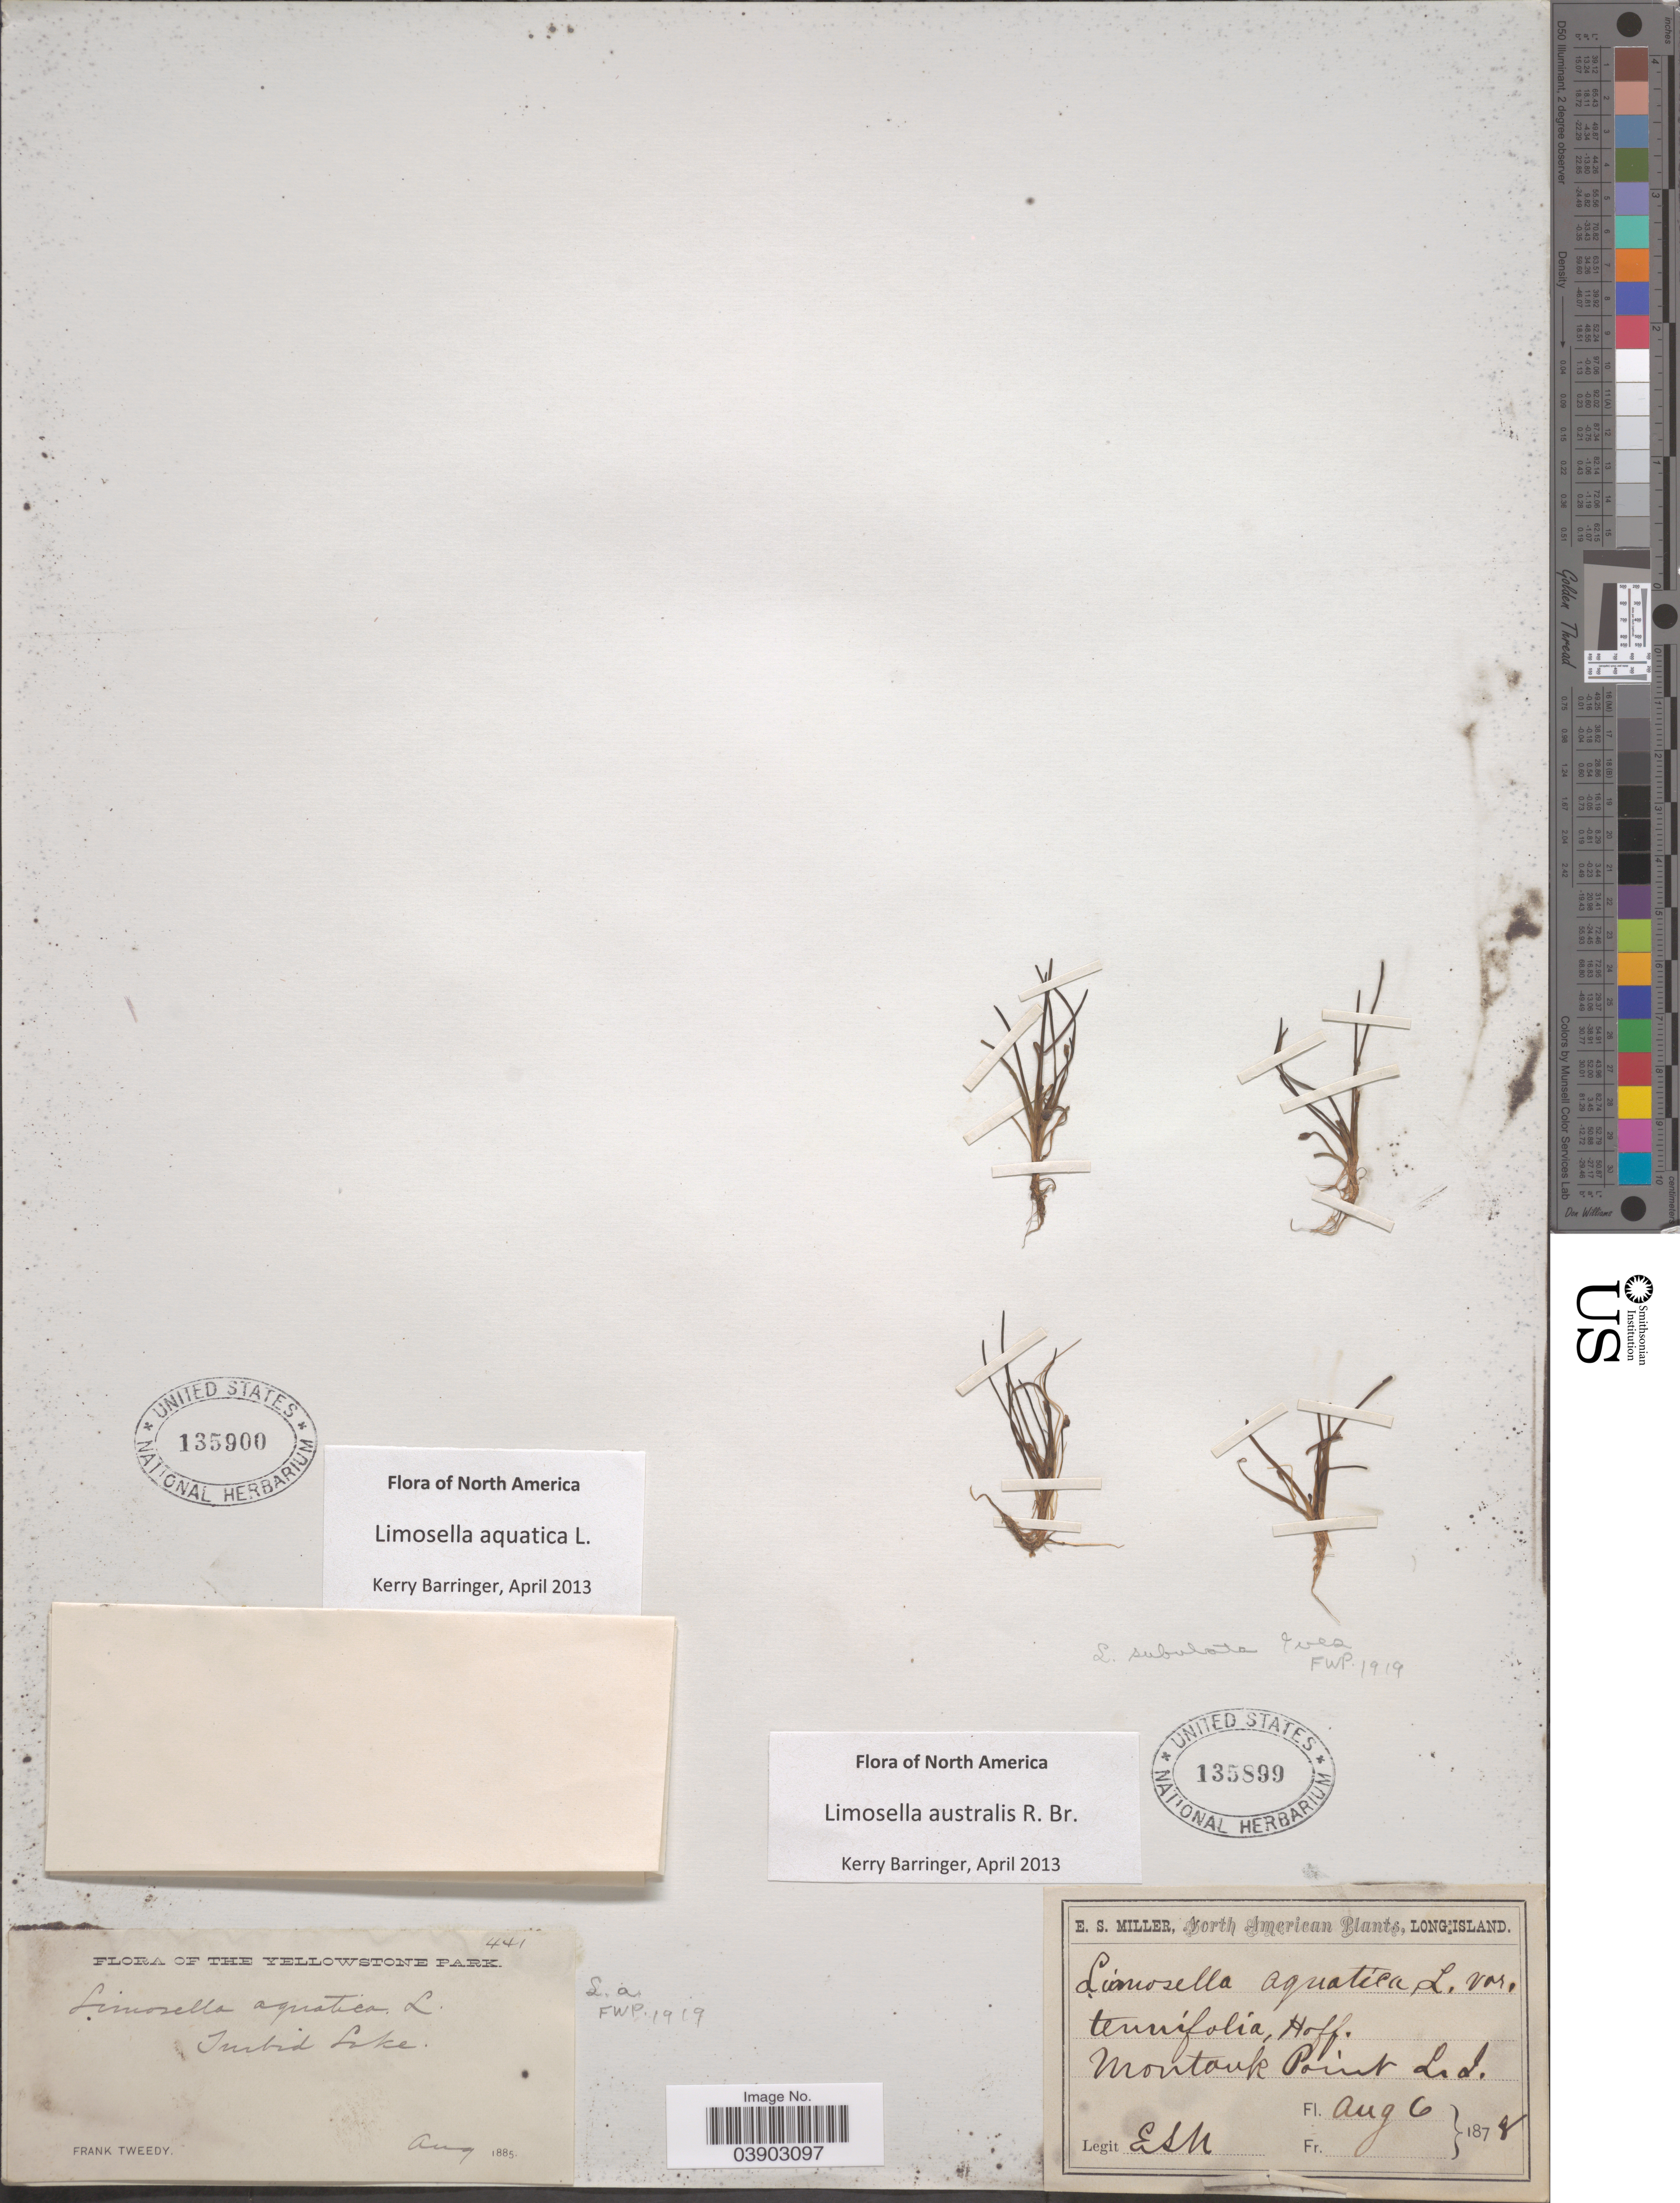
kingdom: Plantae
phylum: Tracheophyta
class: Magnoliopsida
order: Lamiales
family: Scrophulariaceae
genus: Limosella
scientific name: Limosella australis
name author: R. Br.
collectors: E. S. Miller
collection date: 1878-08-06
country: United States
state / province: New York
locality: Long Island. Montouk Point.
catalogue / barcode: US 135899-2